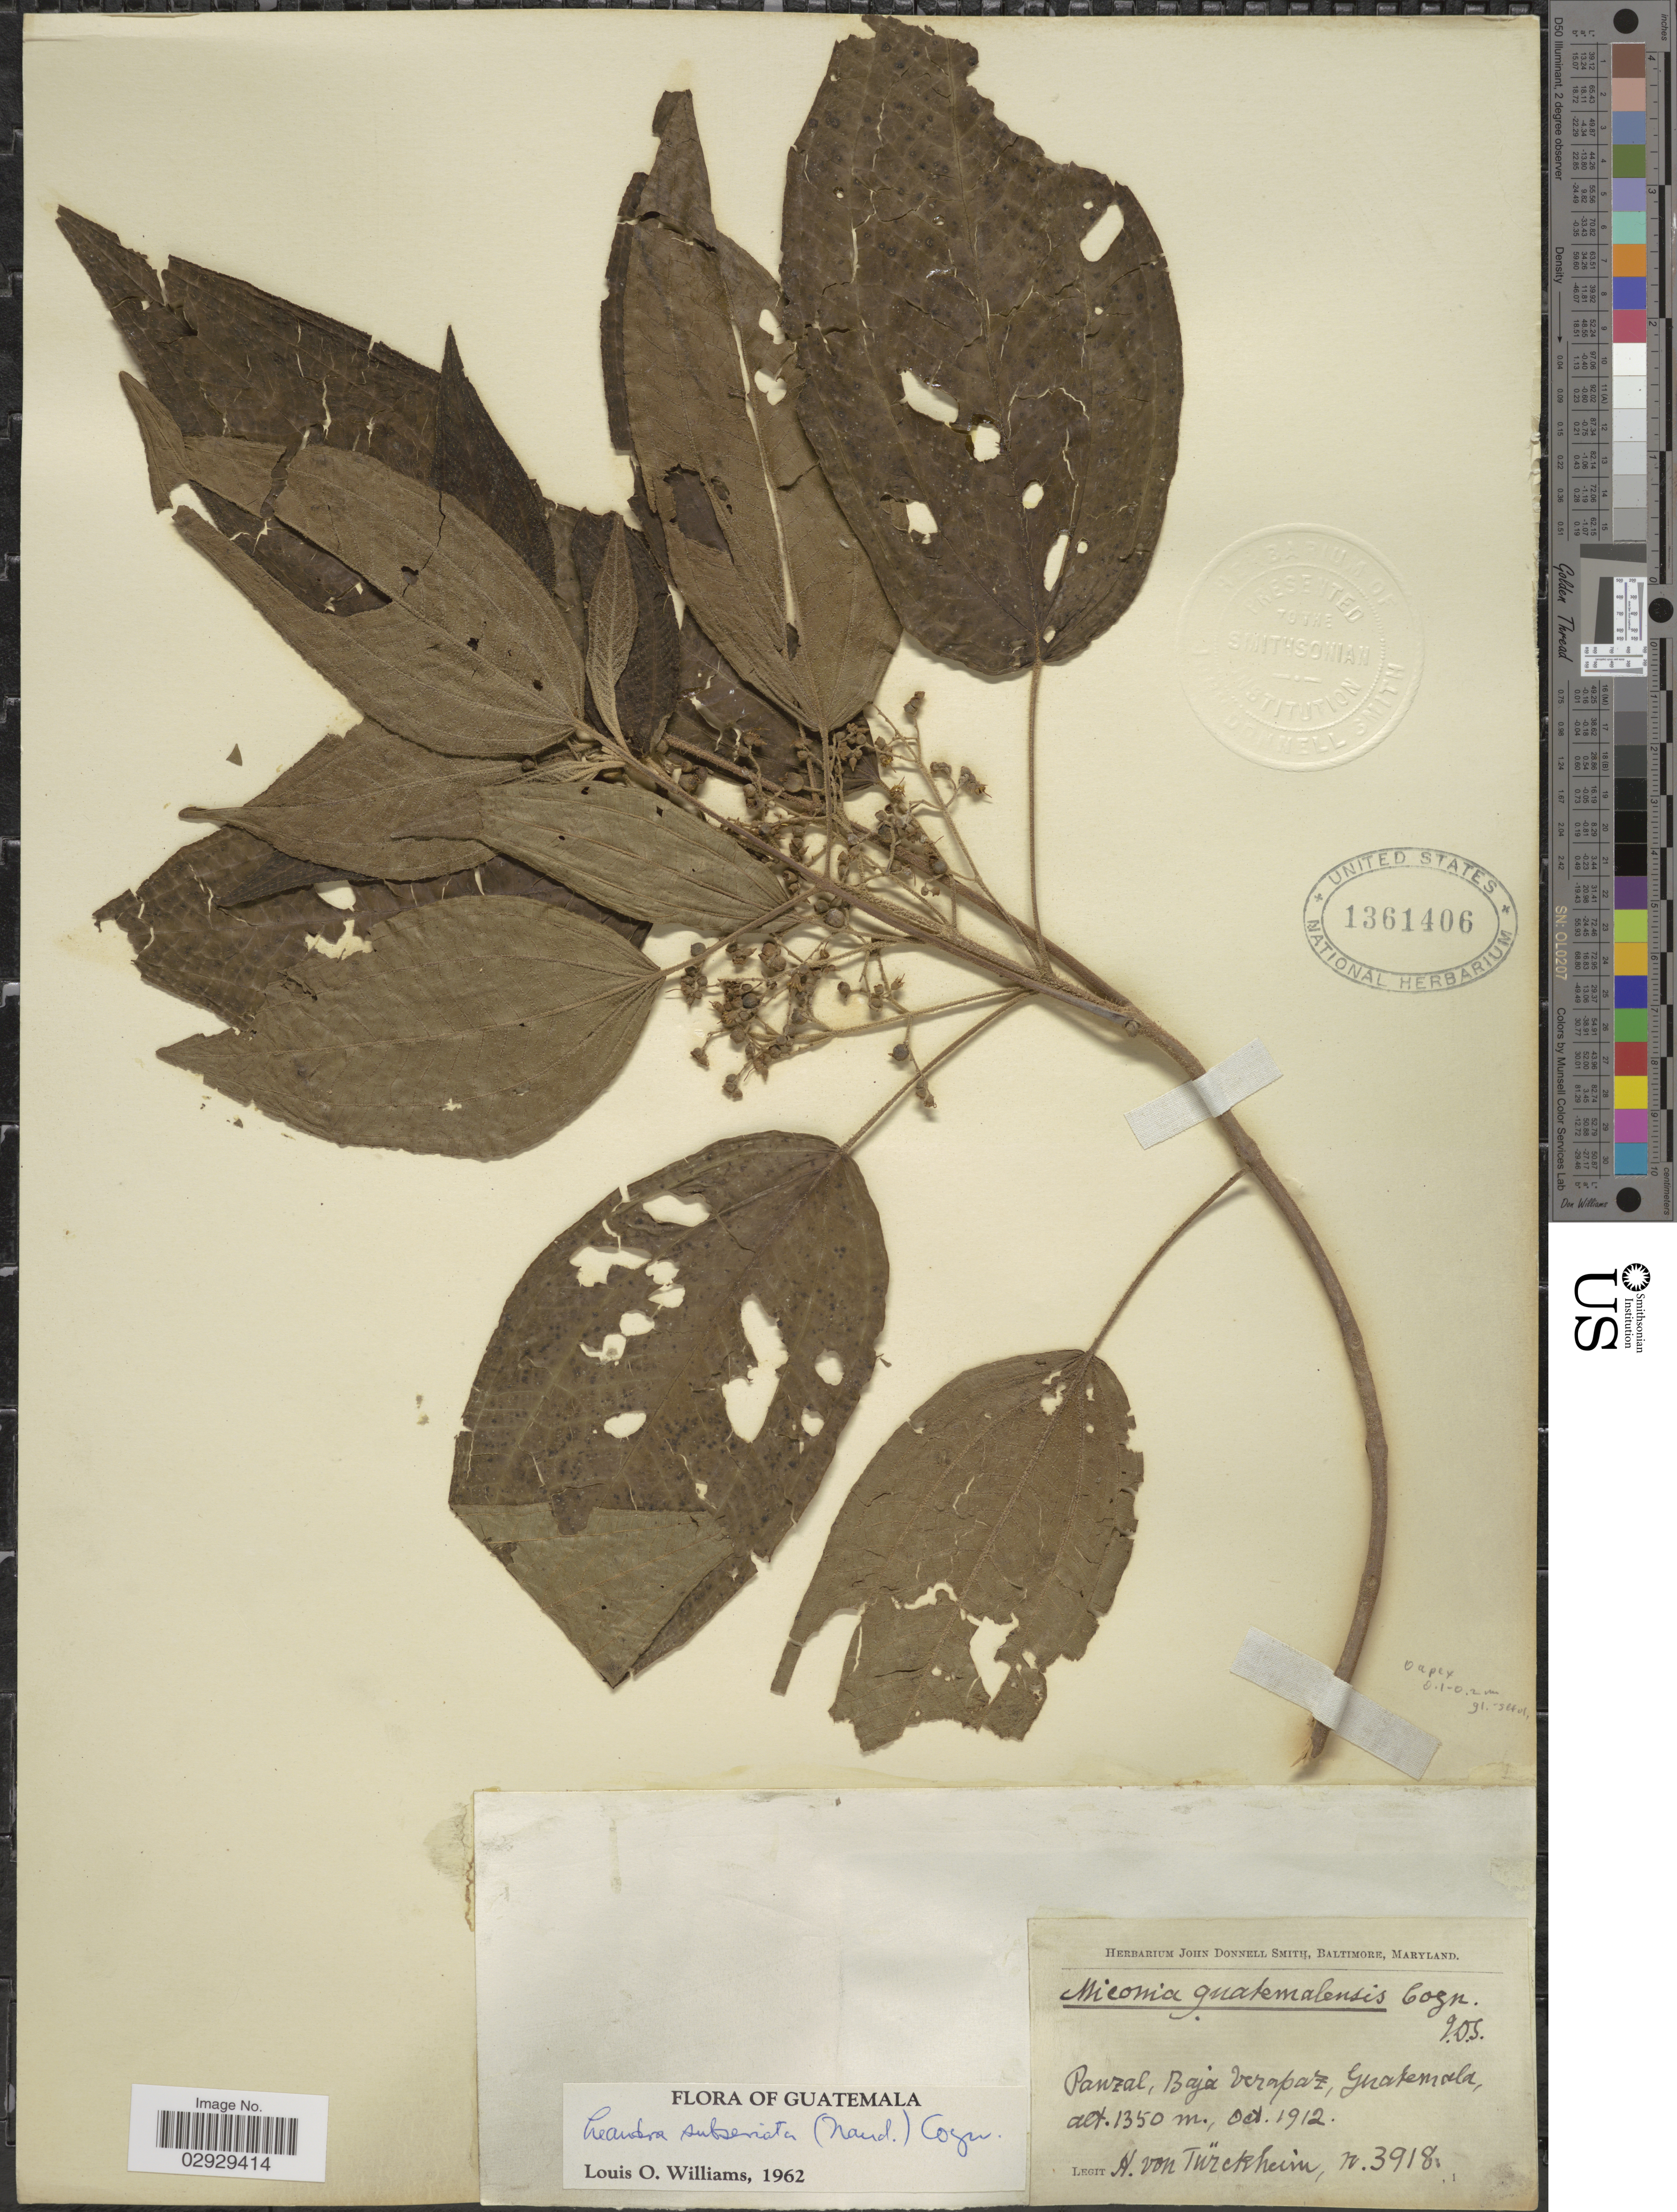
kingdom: Plantae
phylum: Tracheophyta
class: Magnoliopsida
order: Myrtales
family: Melastomataceae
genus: Leandra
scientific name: Leandra subseriata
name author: (Naudin) Cogn.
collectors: H. von Türckheim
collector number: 3918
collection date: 1912-10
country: Guatemala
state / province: Baja Verapaz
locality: Panzal.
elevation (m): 1350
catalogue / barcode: US 1361406